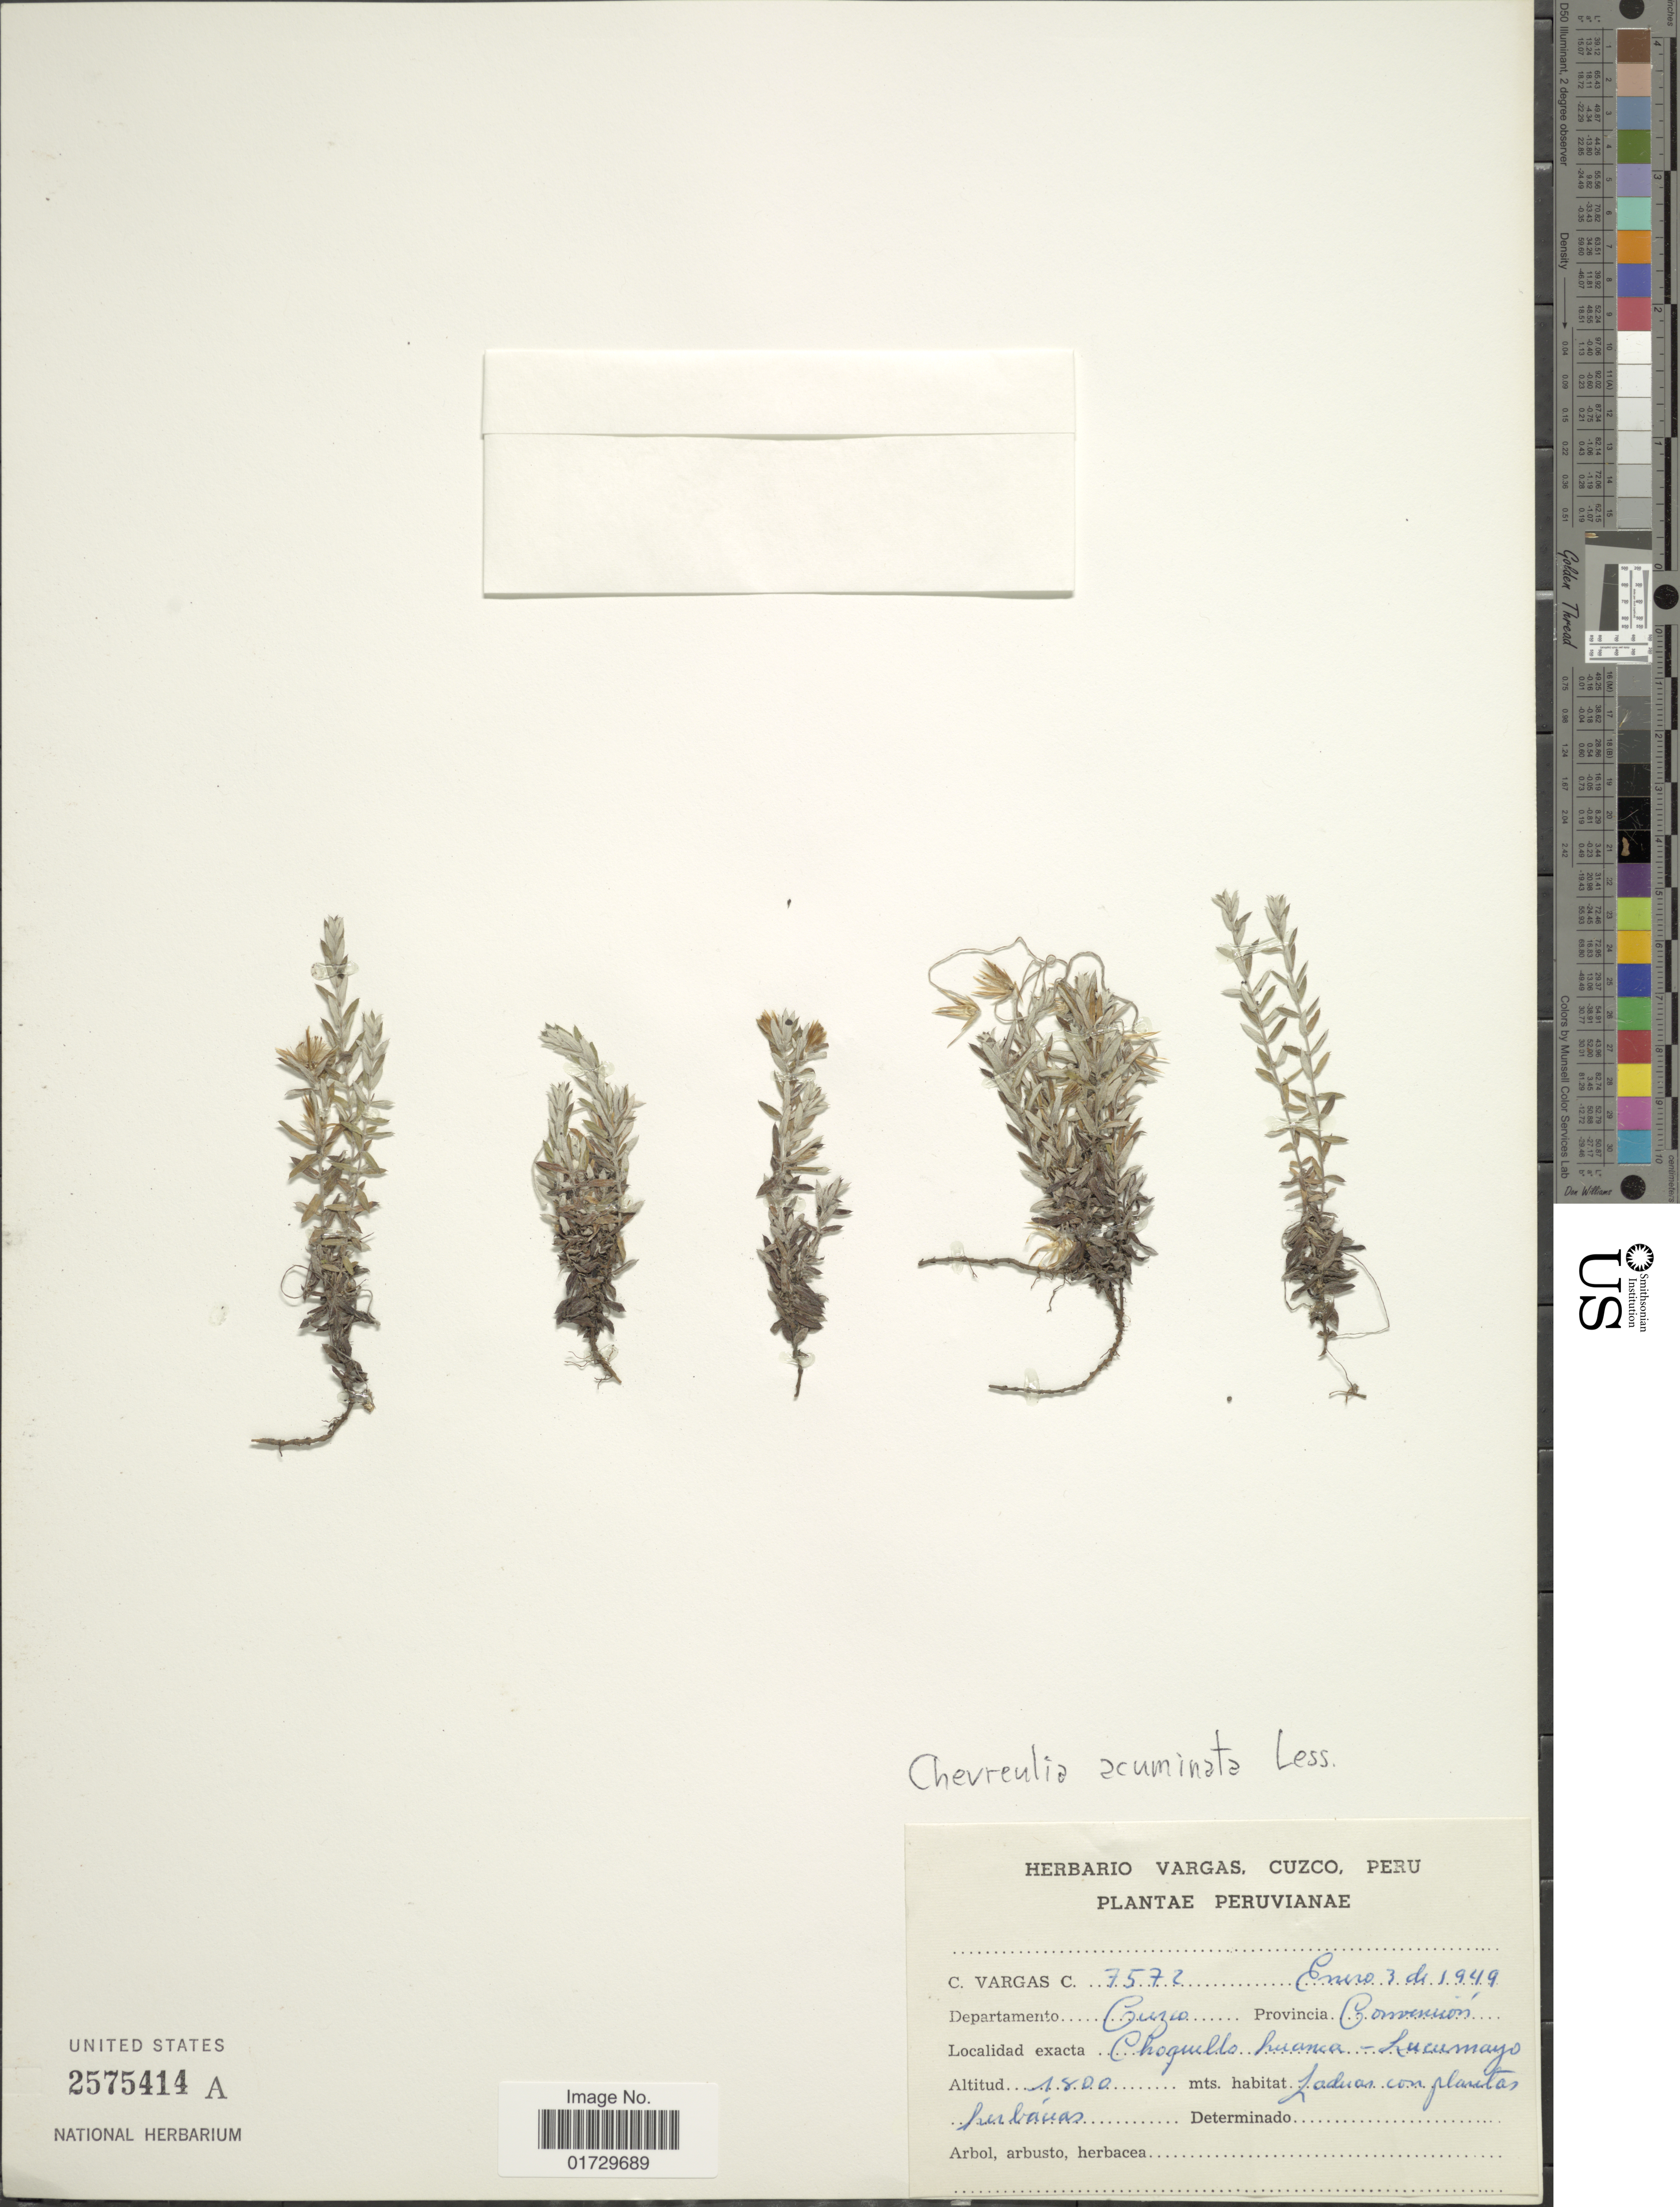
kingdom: Plantae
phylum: Tracheophyta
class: Magnoliopsida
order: Asterales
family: Asteraceae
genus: Chevreulia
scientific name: Chevreulia acuminata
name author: Less.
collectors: C. Vargas Calderón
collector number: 7572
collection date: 1949-01-03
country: Peru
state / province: Cusco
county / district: La Convención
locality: Choquello huanca - Lucumayo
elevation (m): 1800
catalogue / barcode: US 2575414A